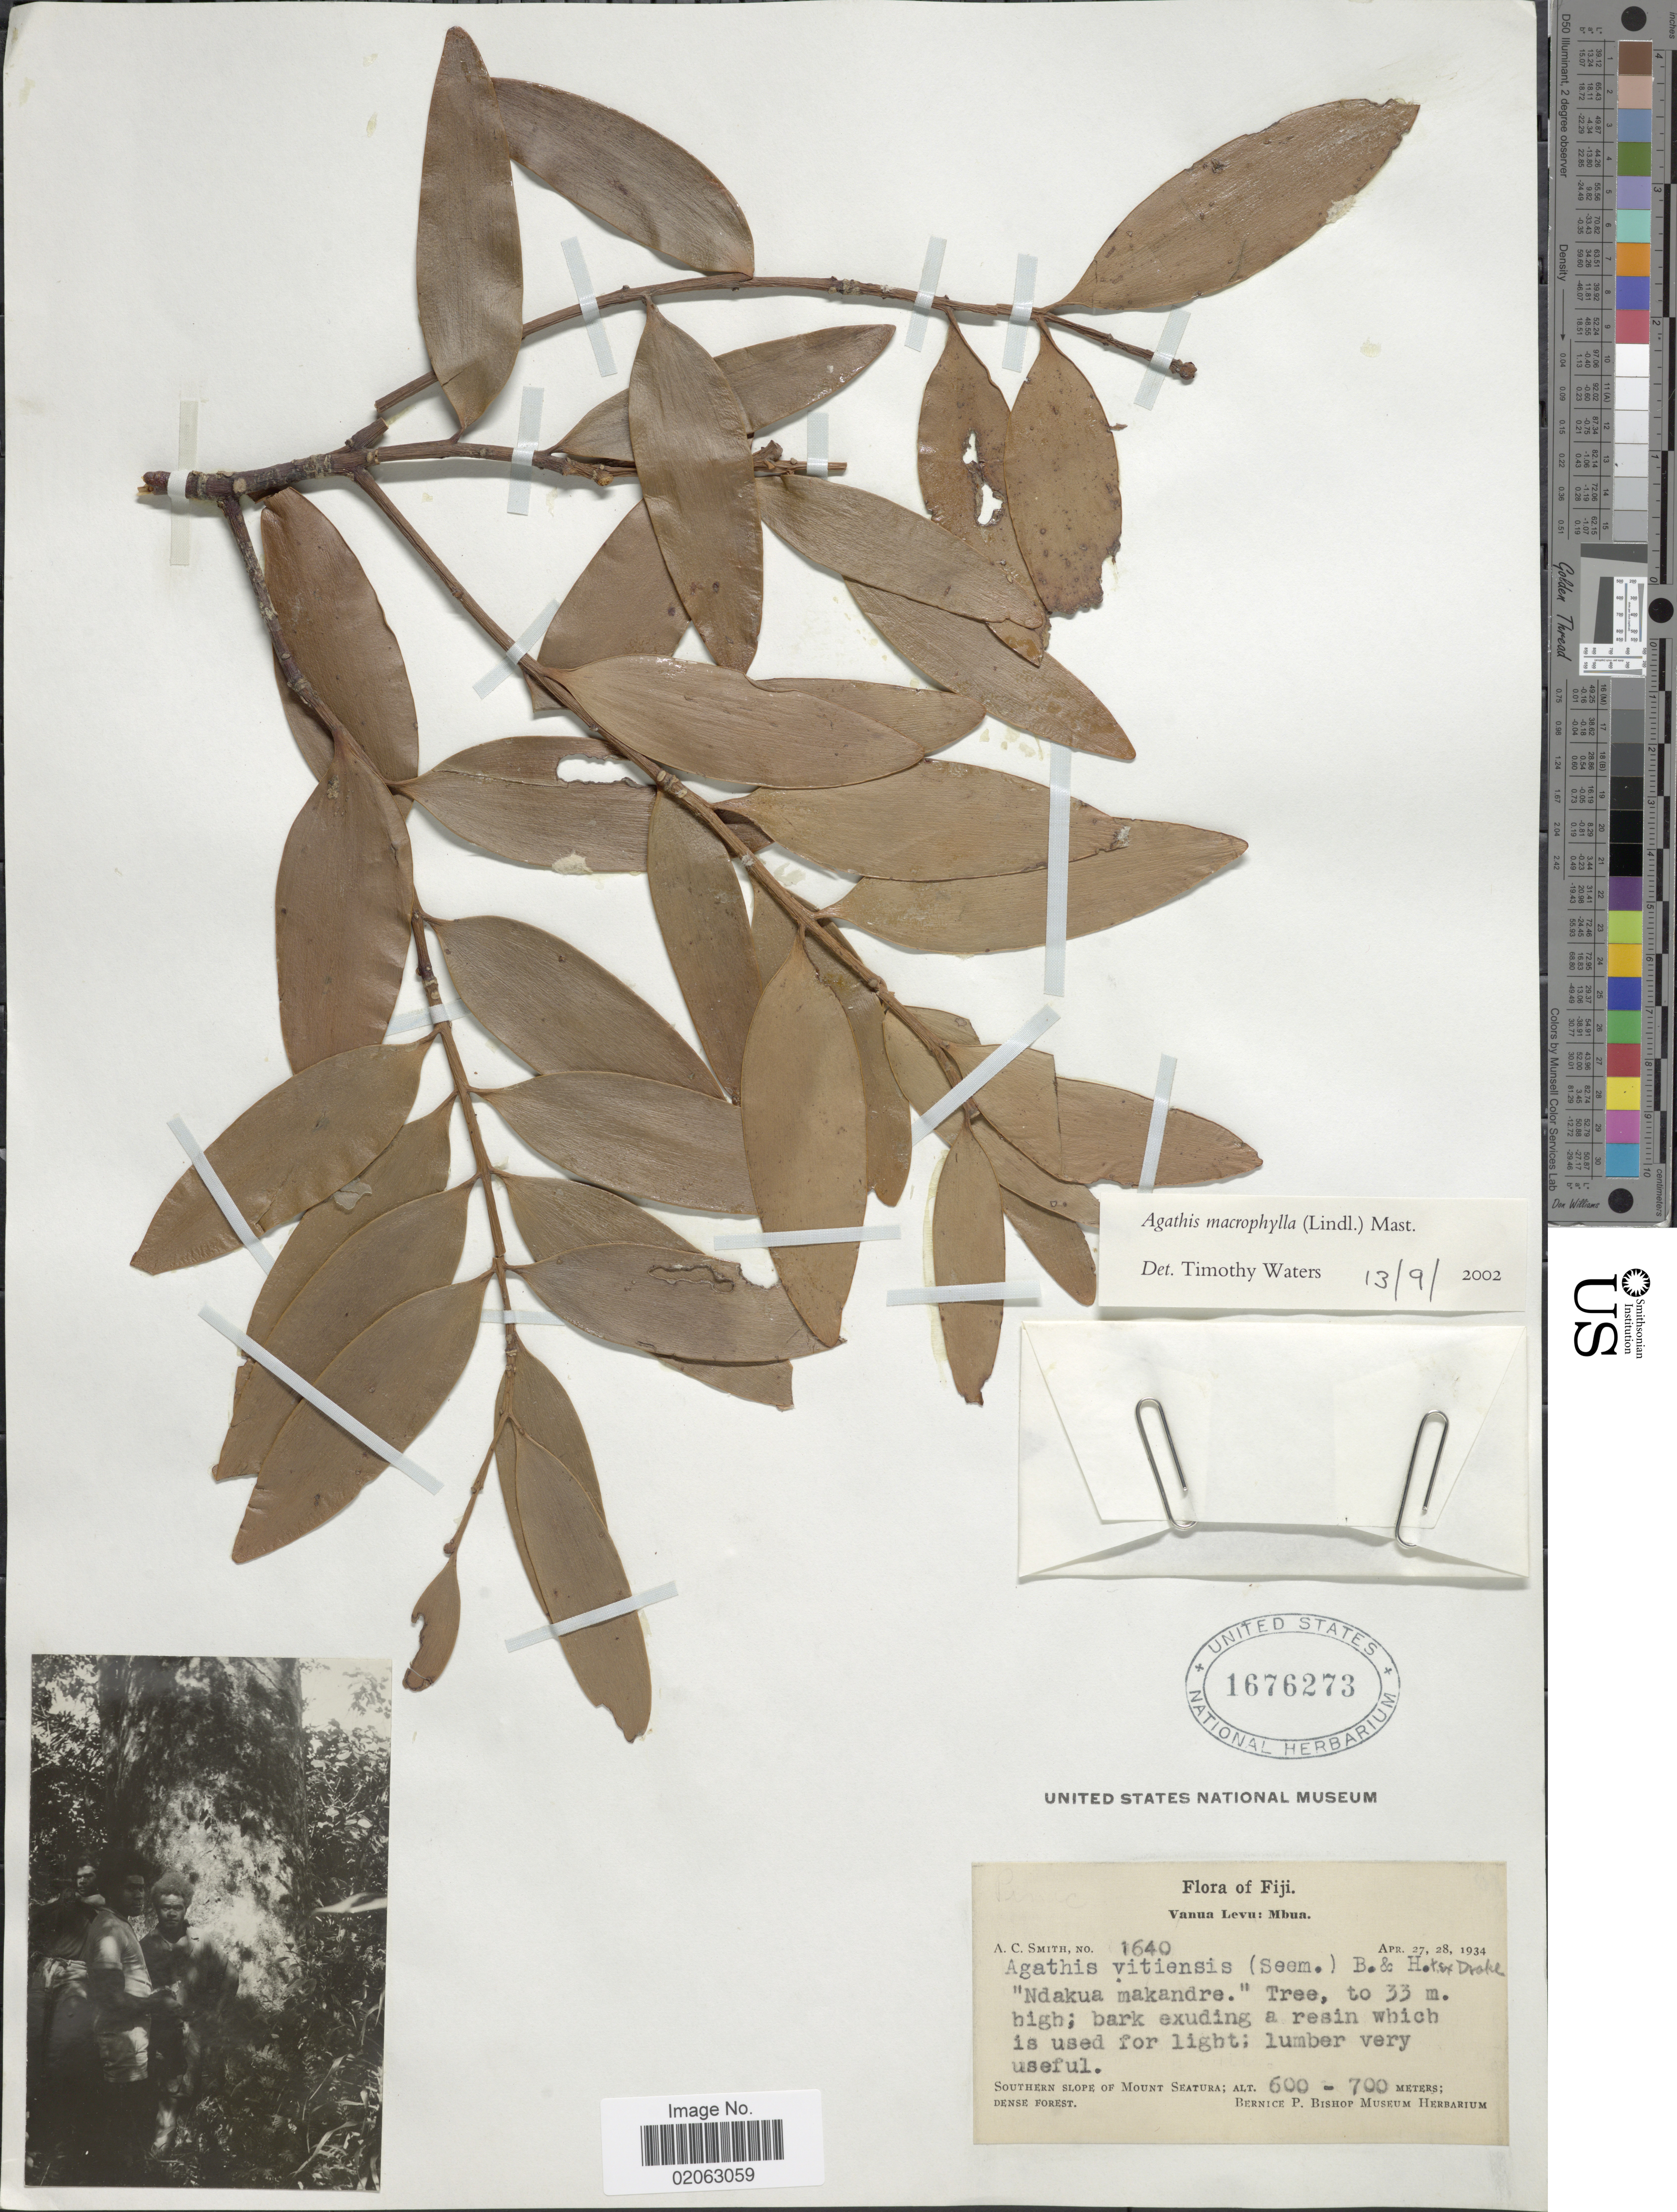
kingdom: Plantae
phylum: Tracheophyta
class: Pinopsida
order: Pinales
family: Araucariaceae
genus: Agathis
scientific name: Agathis macrophylla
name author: (Lindl.) Mast.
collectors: A. C. Smith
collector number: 1640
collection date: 1934-04-27/1934-04-28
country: Fiji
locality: Vanua Levu: Mbua, "Ndakua makandre.", southern slope of Mount Seatura.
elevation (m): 600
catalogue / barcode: US 1676273